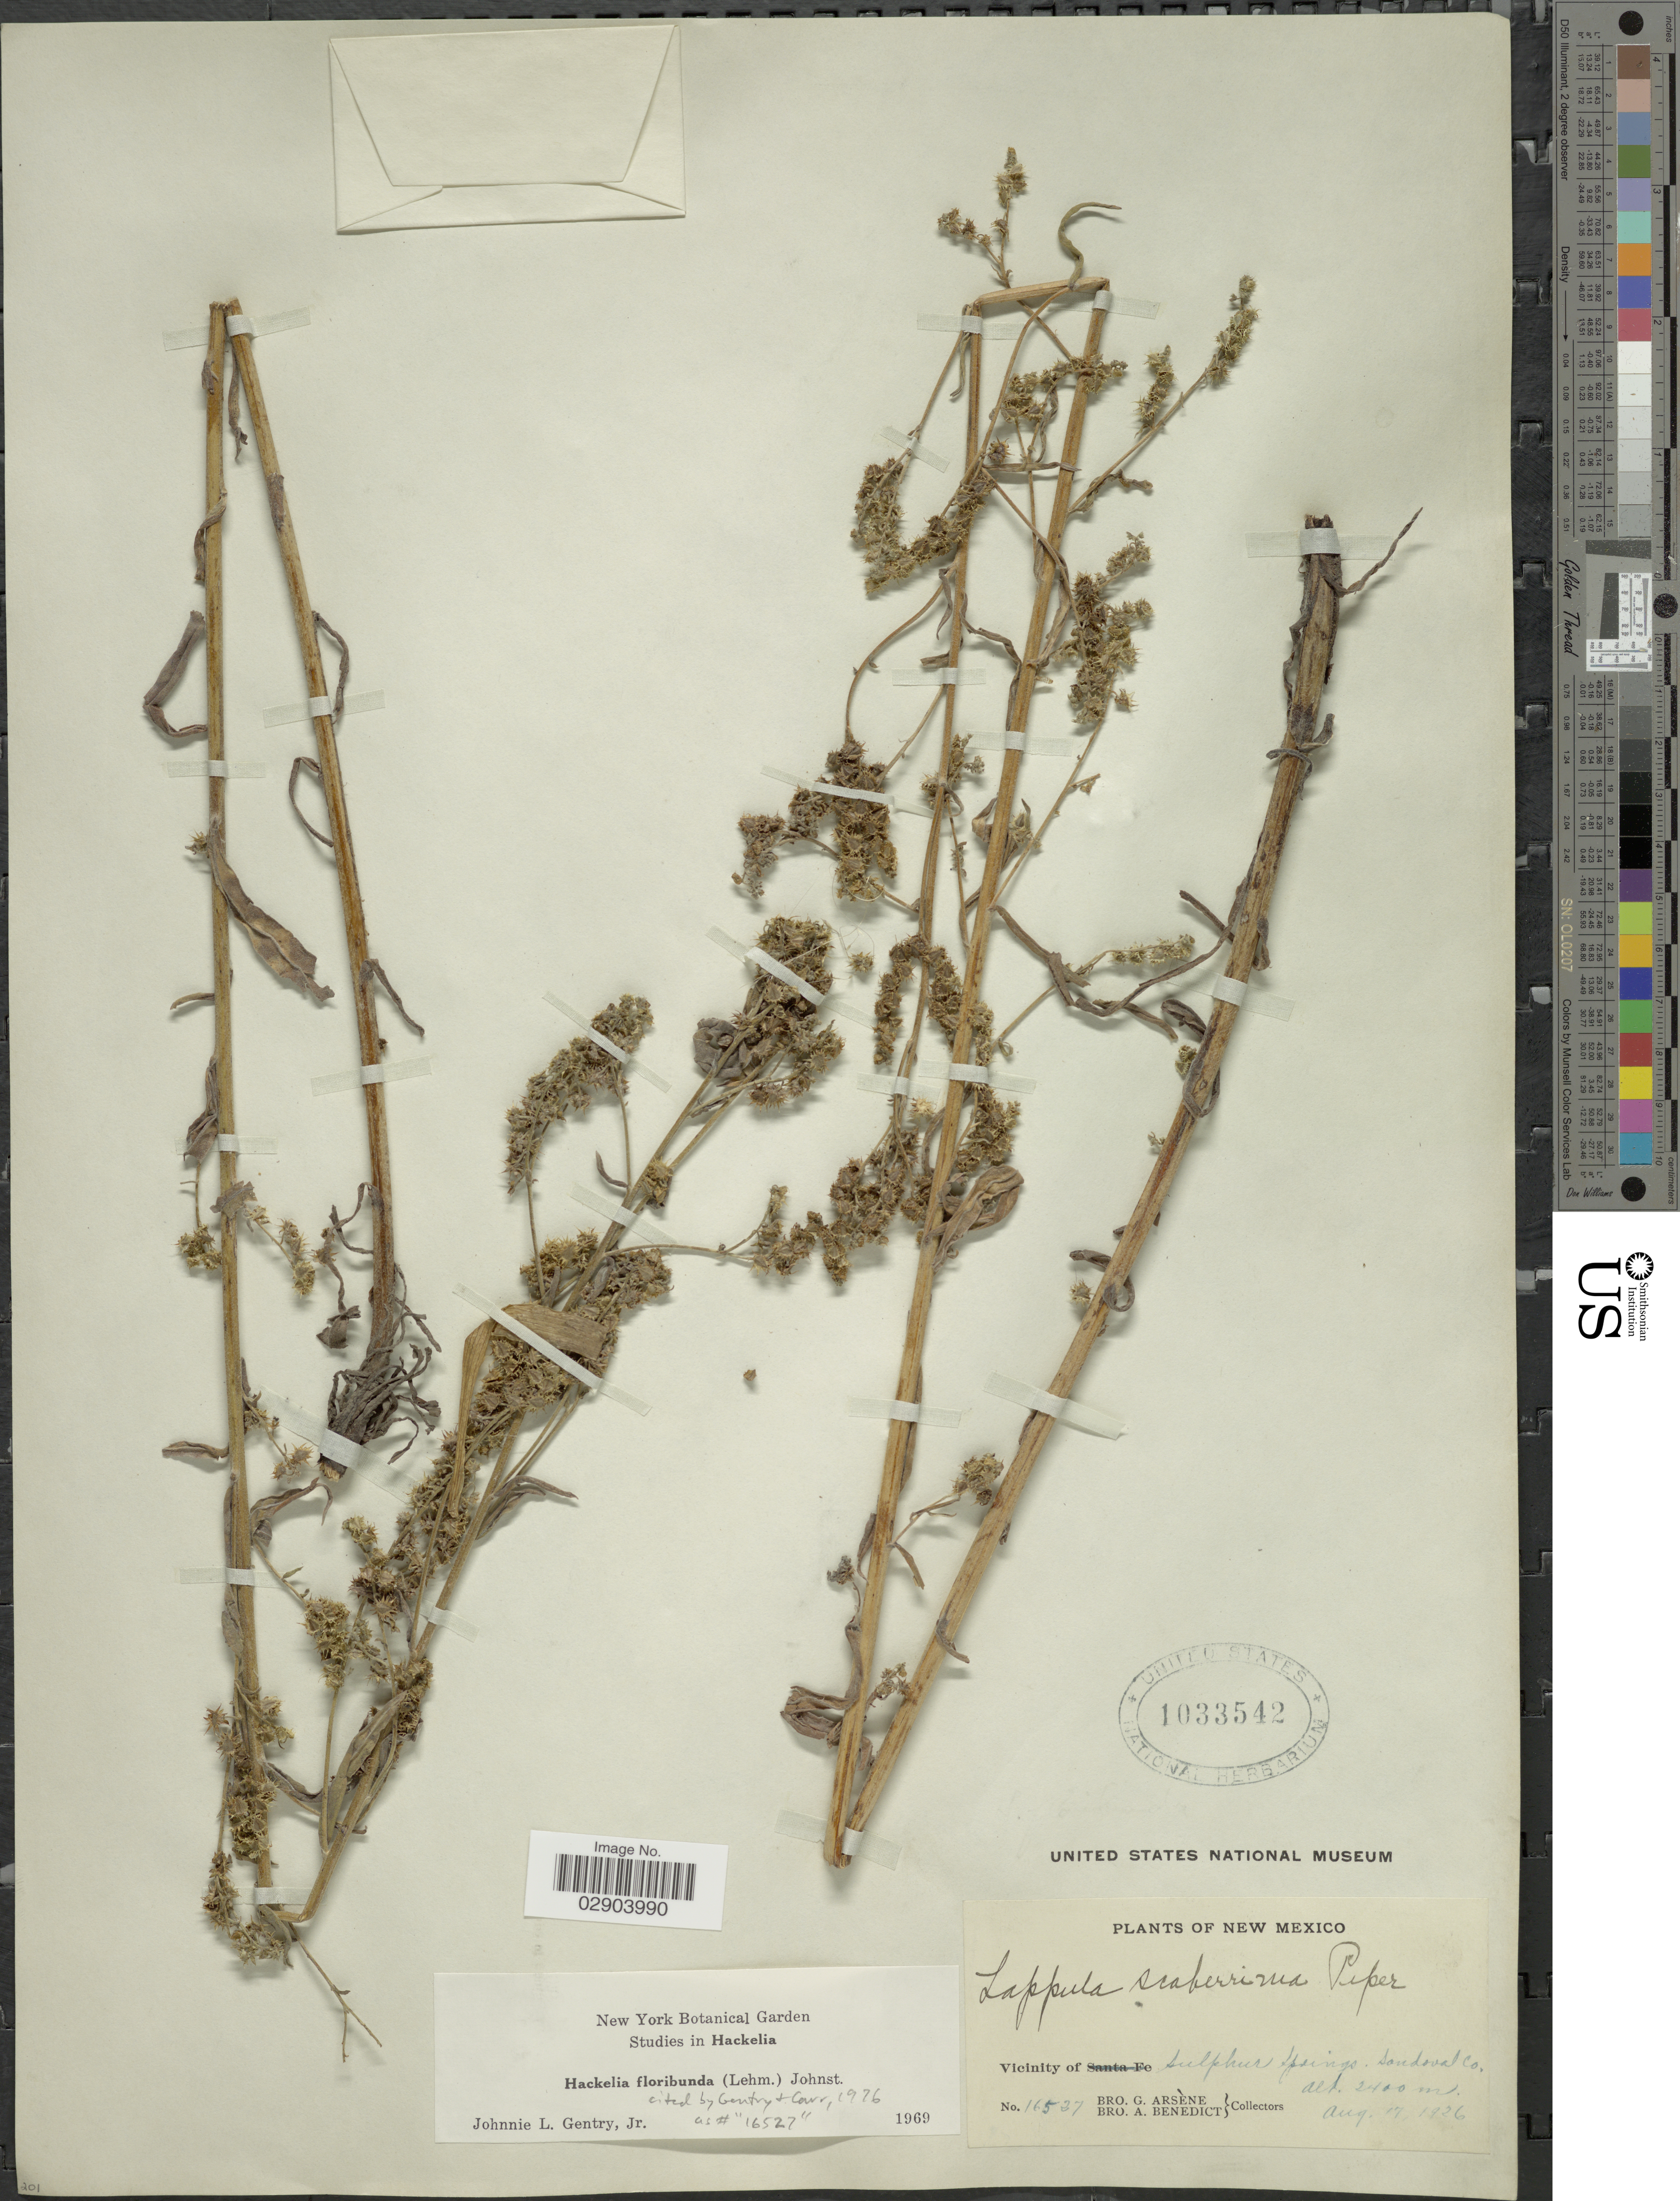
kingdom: Plantae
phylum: Tracheophyta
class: Magnoliopsida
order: Boraginales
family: Boraginaceae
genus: Hackelia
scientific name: Hackelia floribunda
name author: (Lehm.) I.M. Johnst.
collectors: Bro. G. Arsène & Bro. A. Benedict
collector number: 16537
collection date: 1926-08-17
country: United States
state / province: New Mexico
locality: Vicinity of Sulphur Springs.Sandoval Co.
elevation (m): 2400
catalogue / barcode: US 1033542